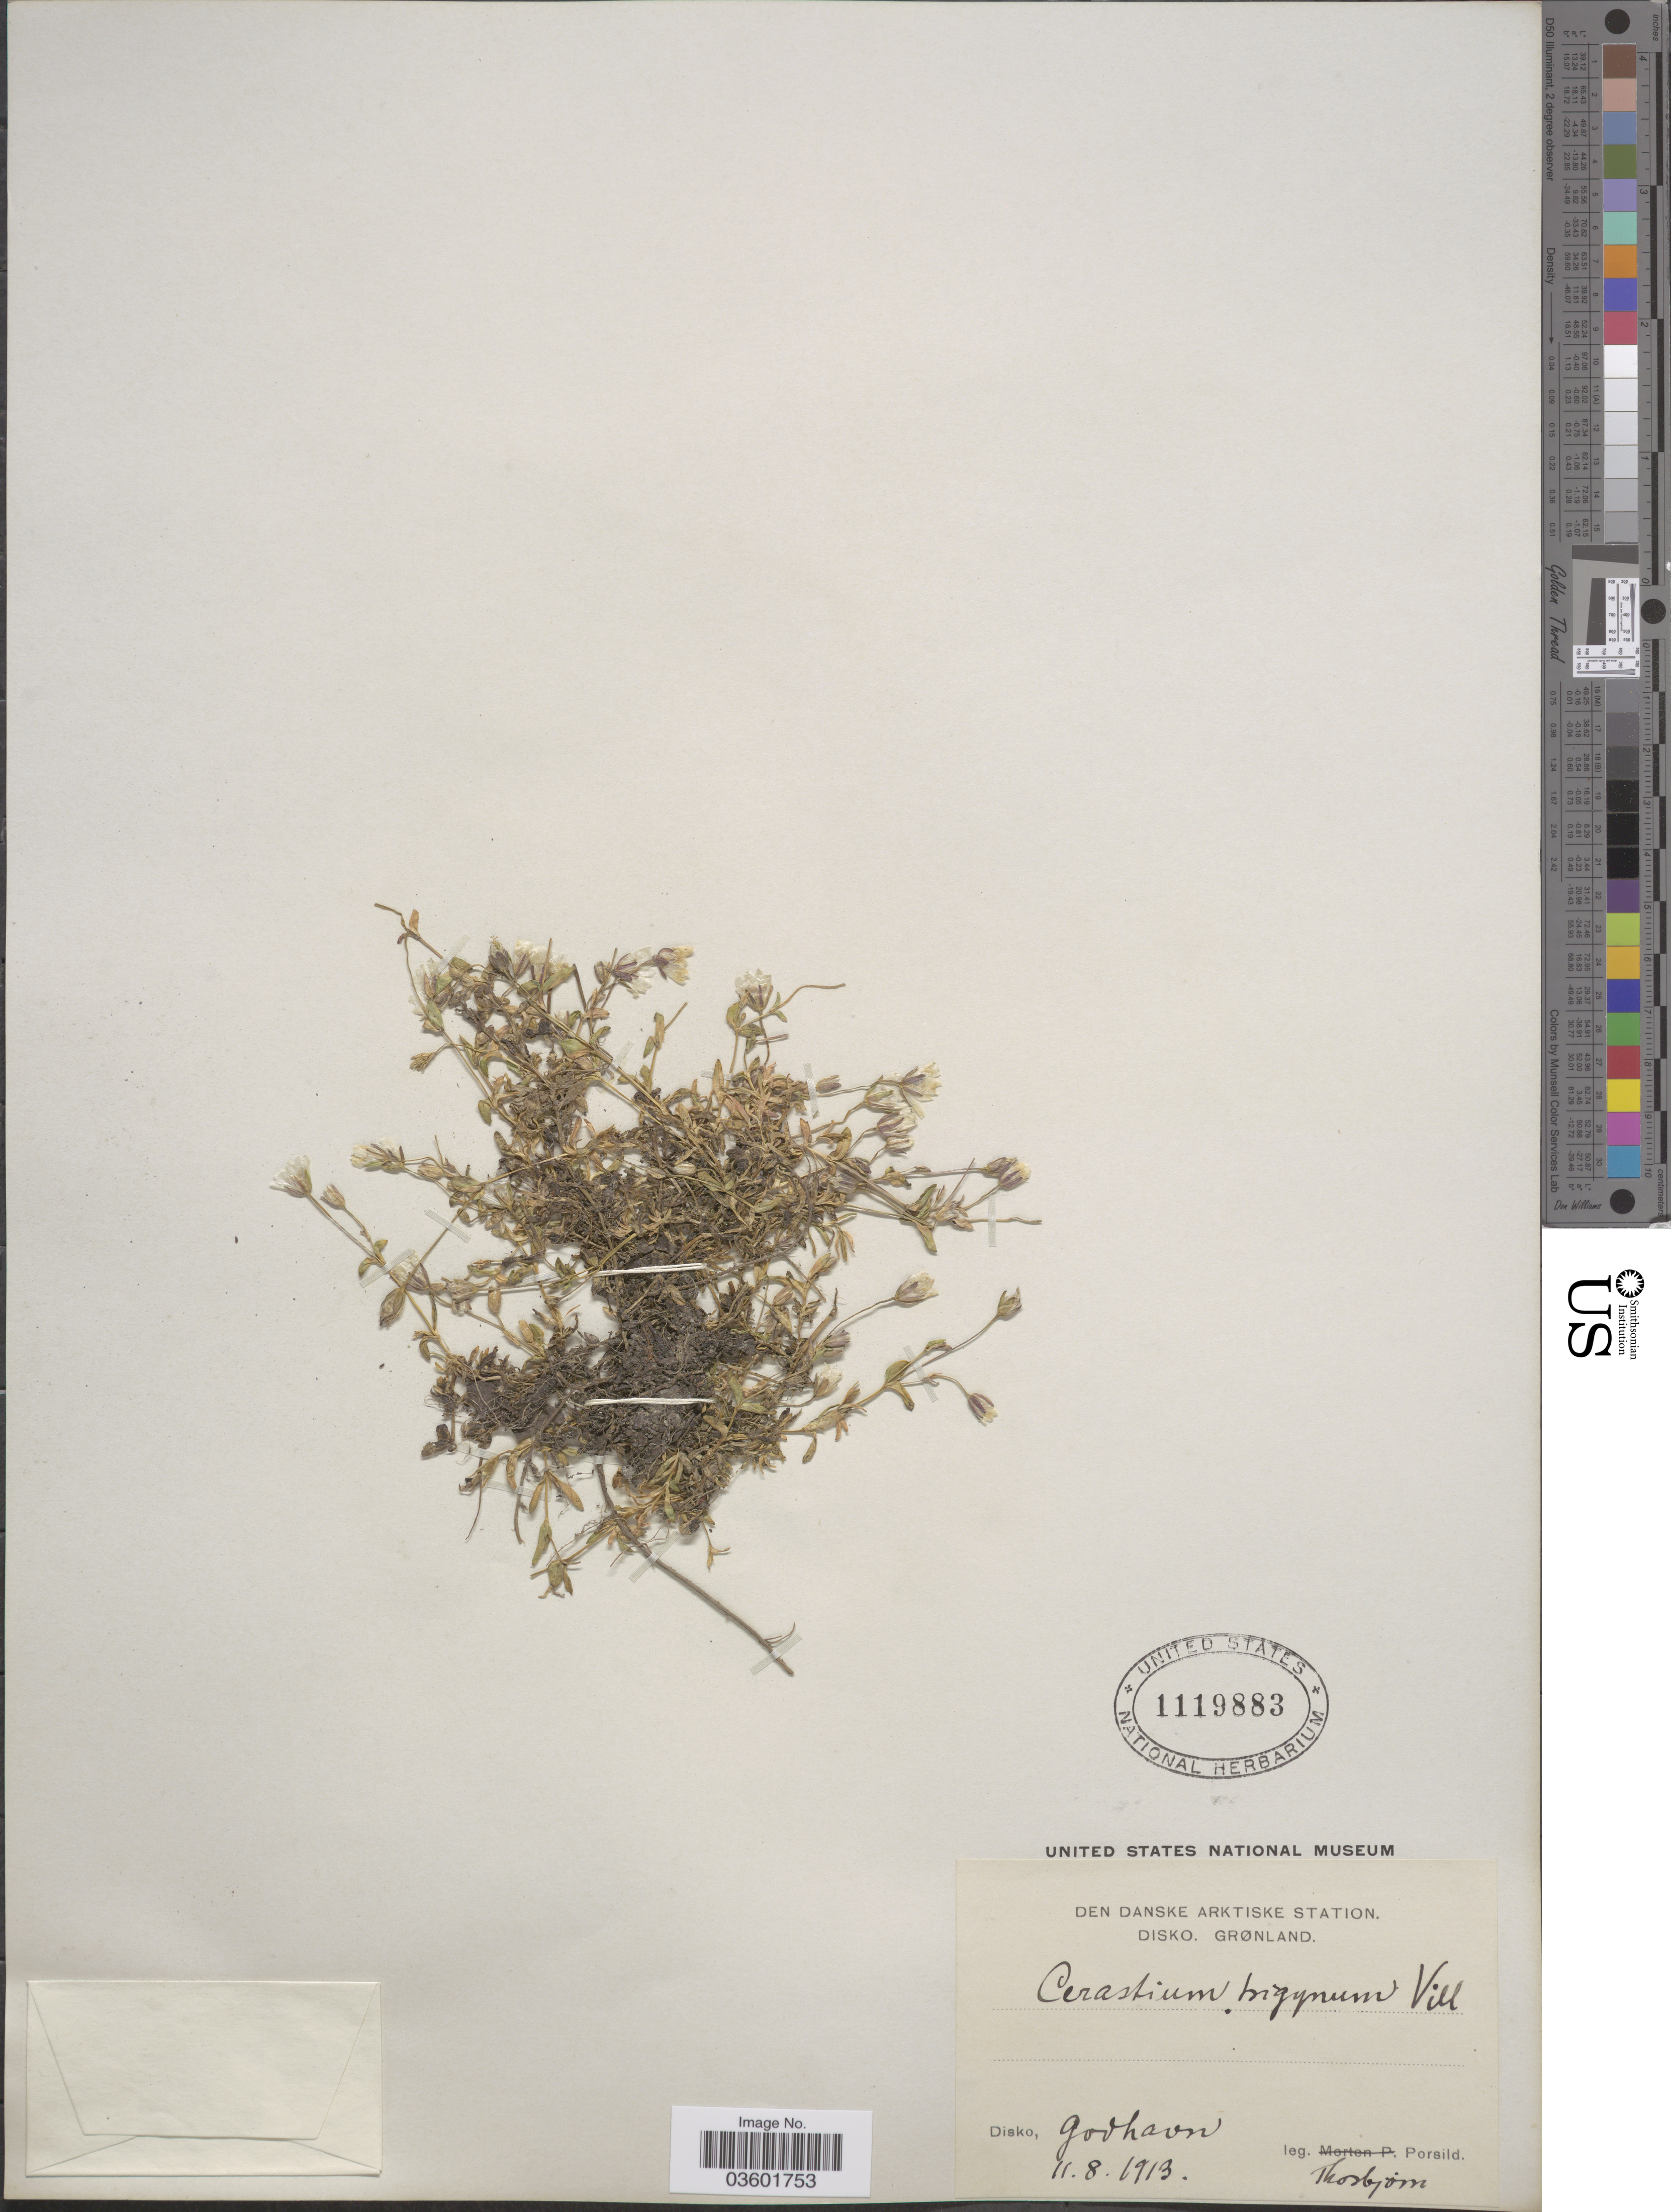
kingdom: Plantae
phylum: Tracheophyta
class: Magnoliopsida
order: Caryophyllales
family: Caryophyllaceae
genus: Cerastium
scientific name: Cerastium cerastoides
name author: (L.) Britton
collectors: R. T. Porsild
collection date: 1913-08-11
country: Greenland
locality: Den Danske Arktiske Station. Disko. Godhavn.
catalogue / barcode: US 1119883